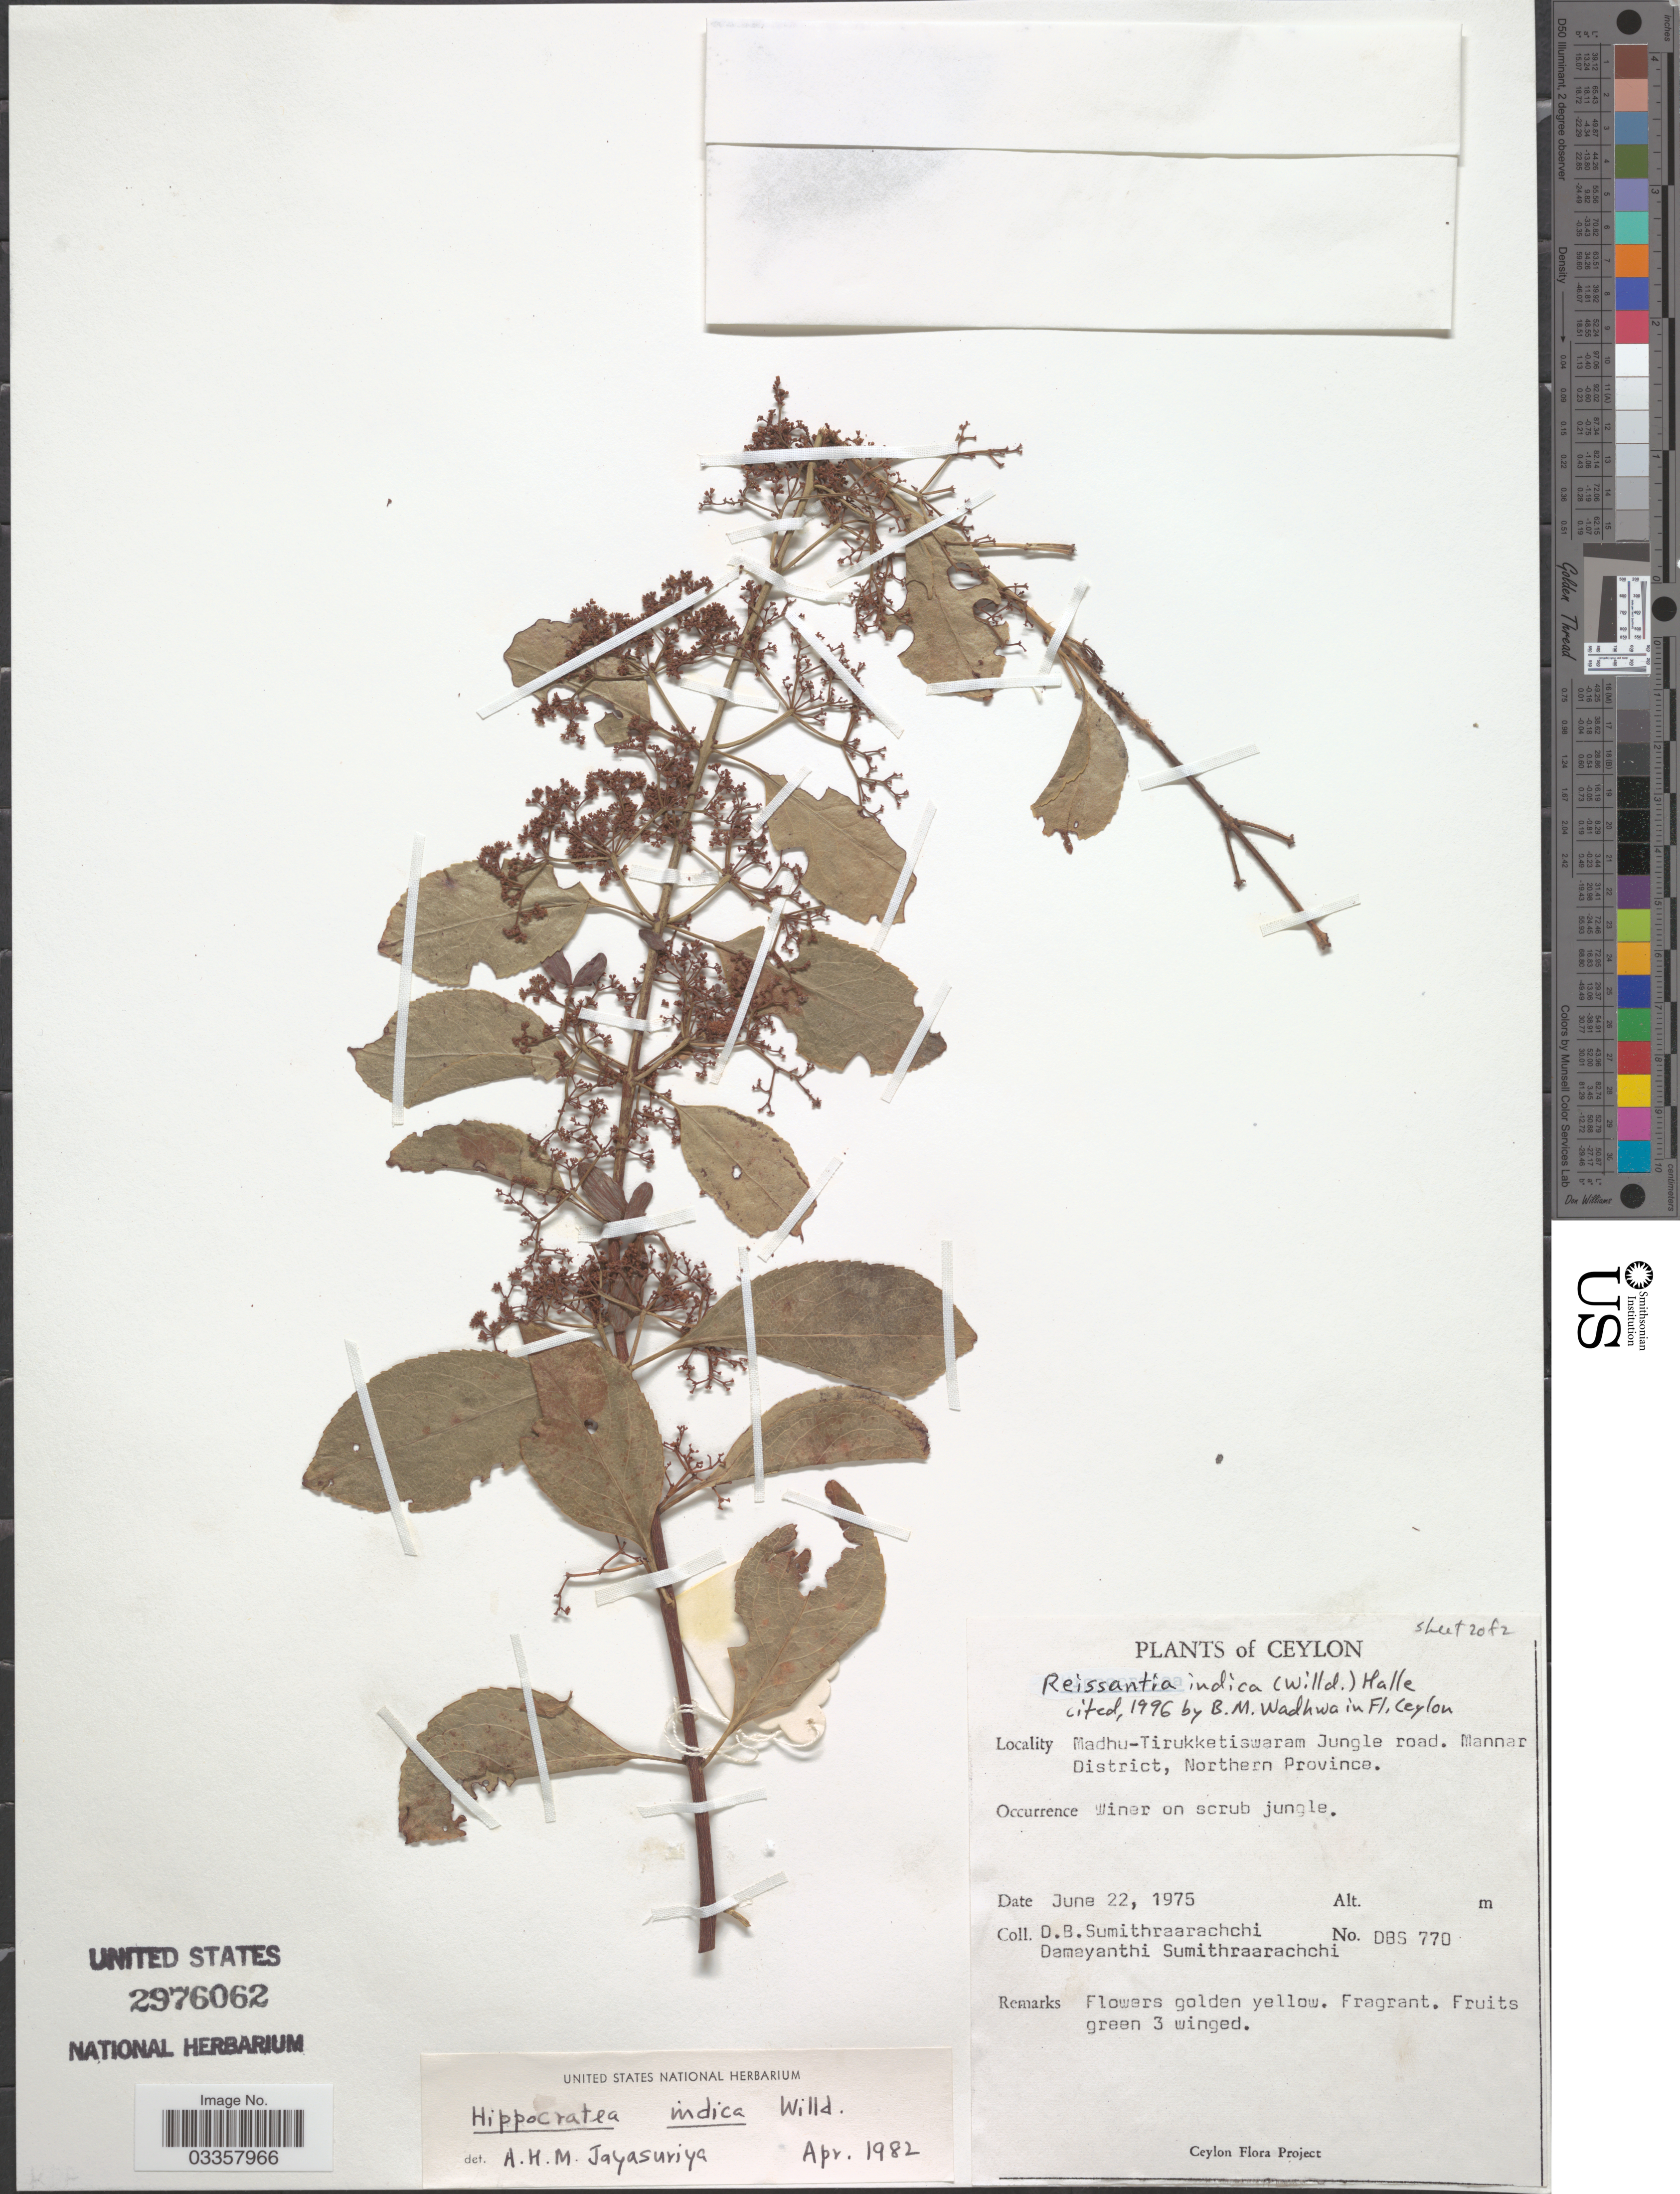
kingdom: Plantae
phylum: Tracheophyta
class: Magnoliopsida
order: Celastrales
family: Celastraceae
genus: Reissantia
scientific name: Reissantia indica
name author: (Willd.) N. Hallé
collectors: D. B. Sumithraarachchi & D. Sumithraarachchi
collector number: DBS 770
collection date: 1975-06-22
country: Sri Lanka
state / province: Northern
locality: Ceylon. Madhu-Tirukketiswaram Jungle road. Mannar District.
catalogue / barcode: US 2976062